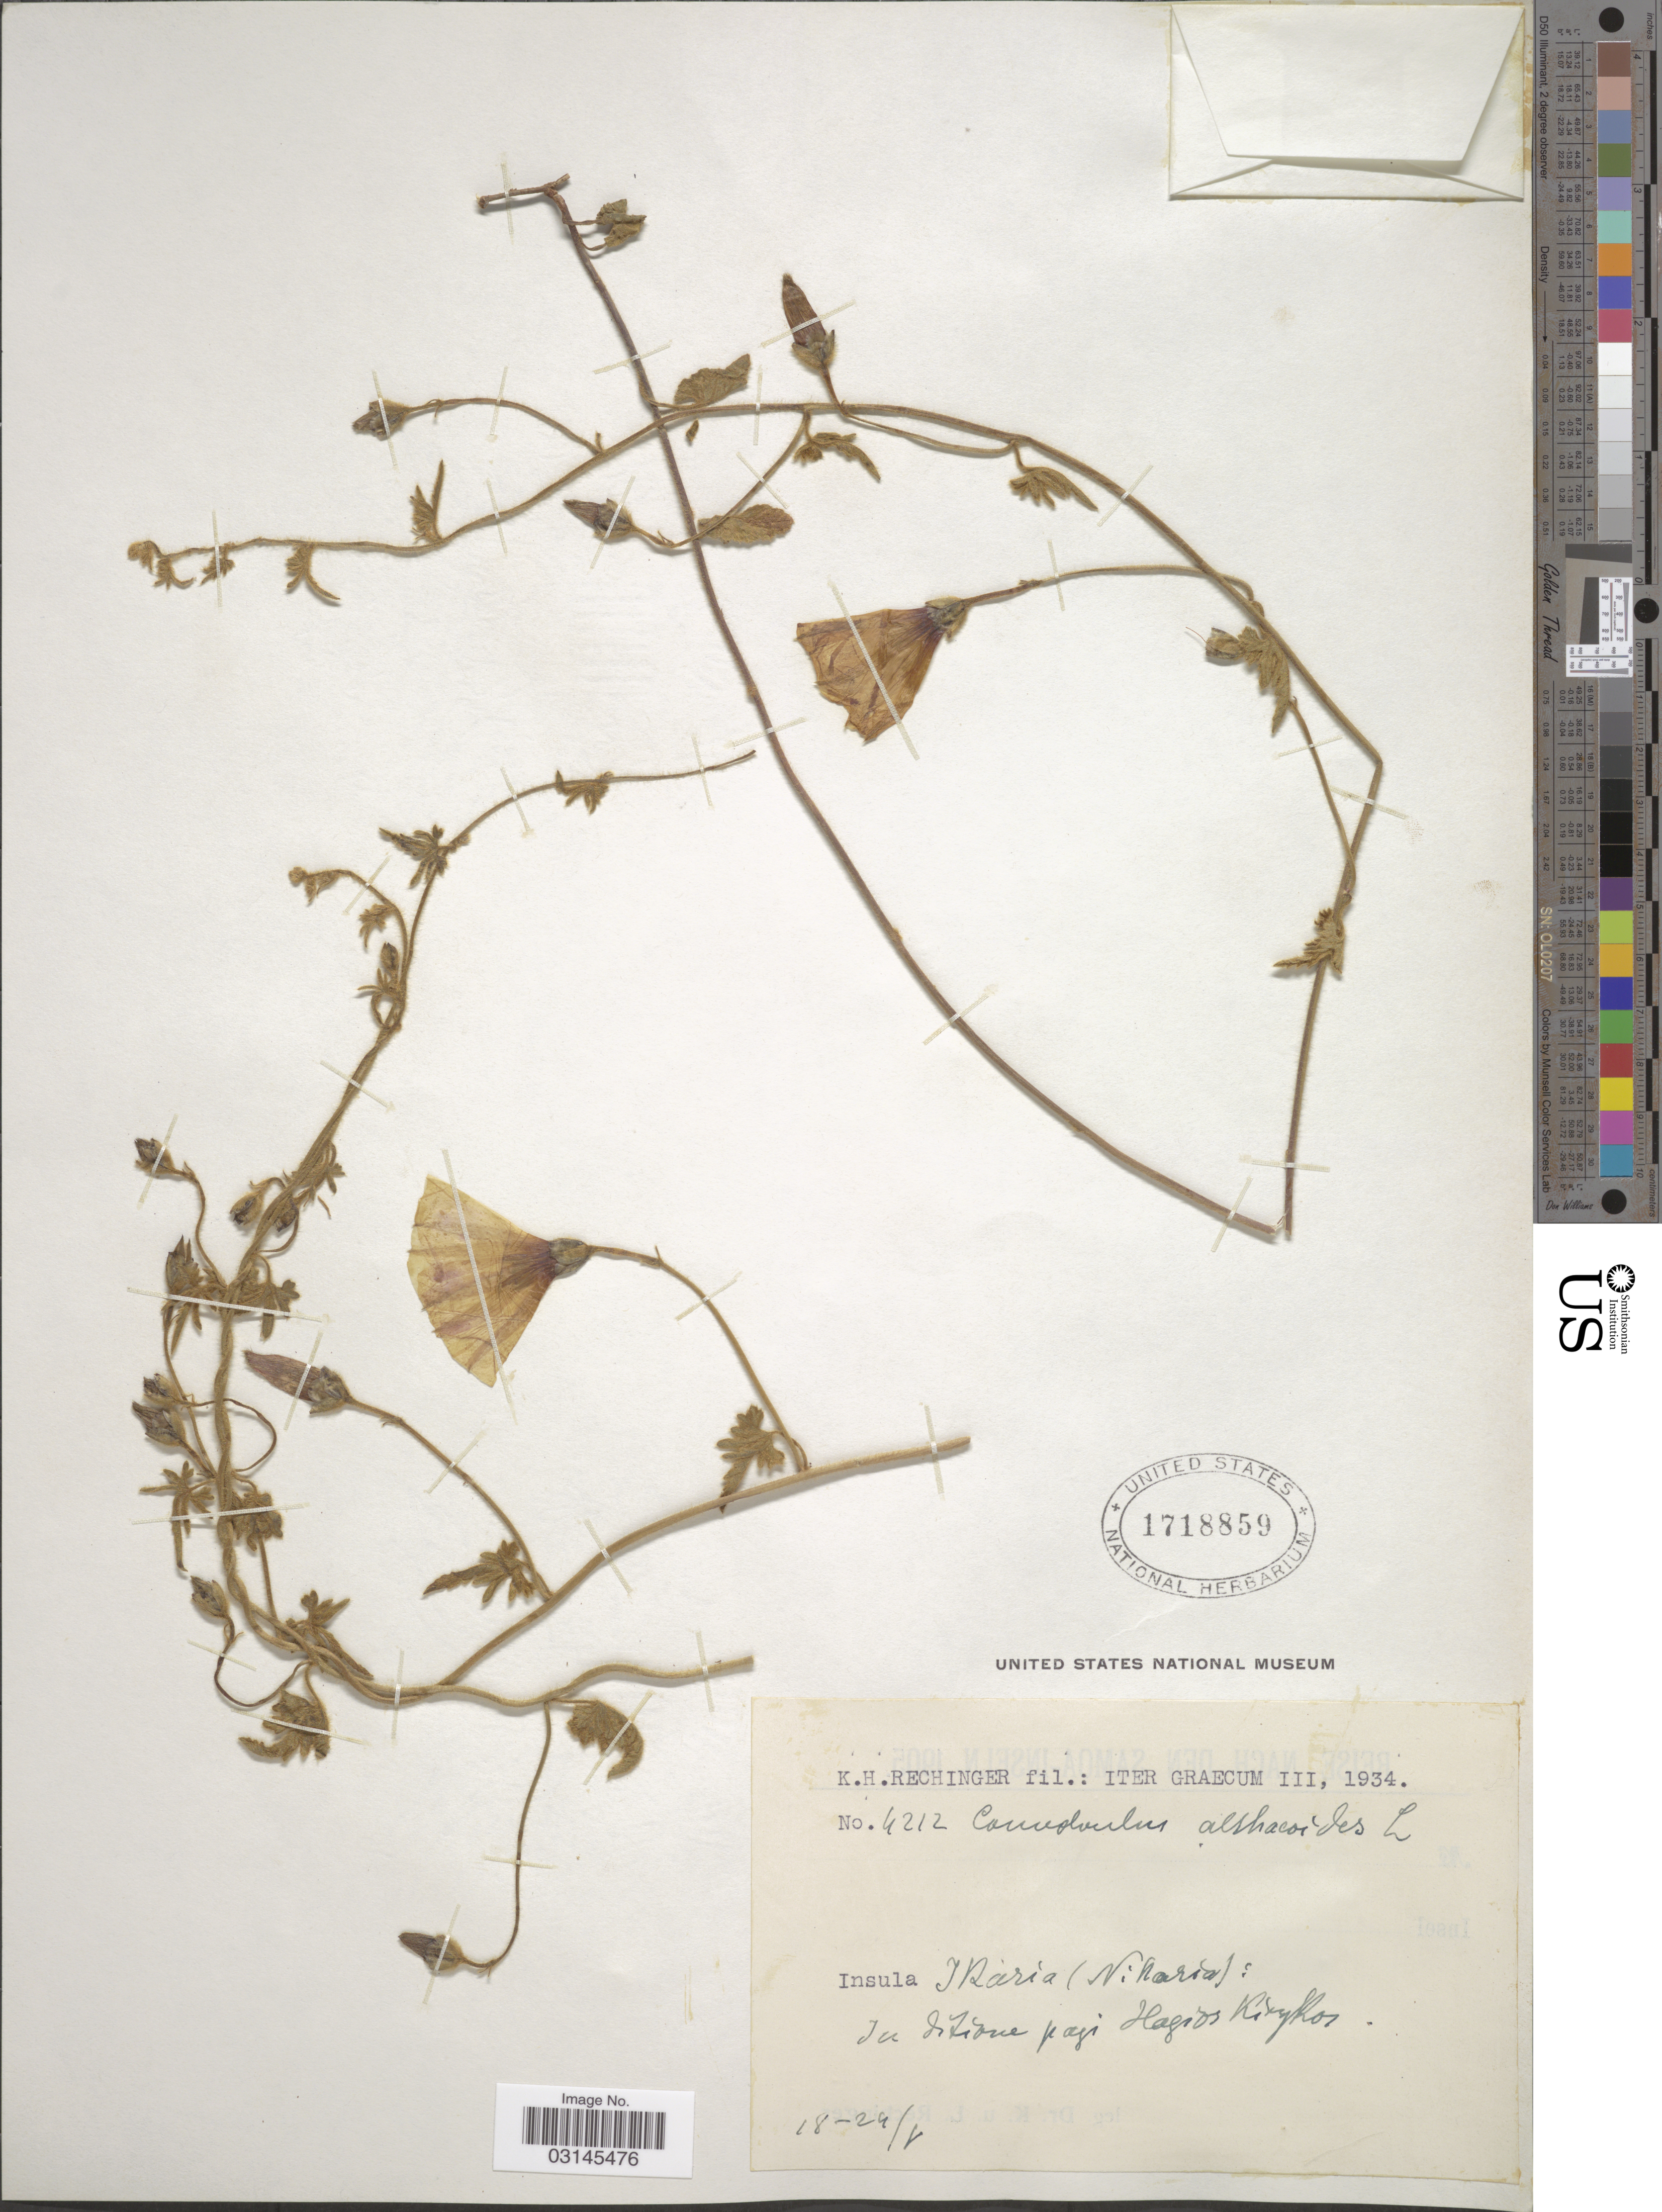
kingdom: Plantae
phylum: Tracheophyta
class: Magnoliopsida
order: Solanales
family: Convolvulaceae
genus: Convolvulus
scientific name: Convolvulus althaeoides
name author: L.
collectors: K. H. Rechinger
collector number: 4212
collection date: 1934-05-18/1934-05-24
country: Greece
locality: Iter Graecum. Insula Ikaria (Nikaria): In ditione pagi Hagios Kirykos.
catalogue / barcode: US 1718859